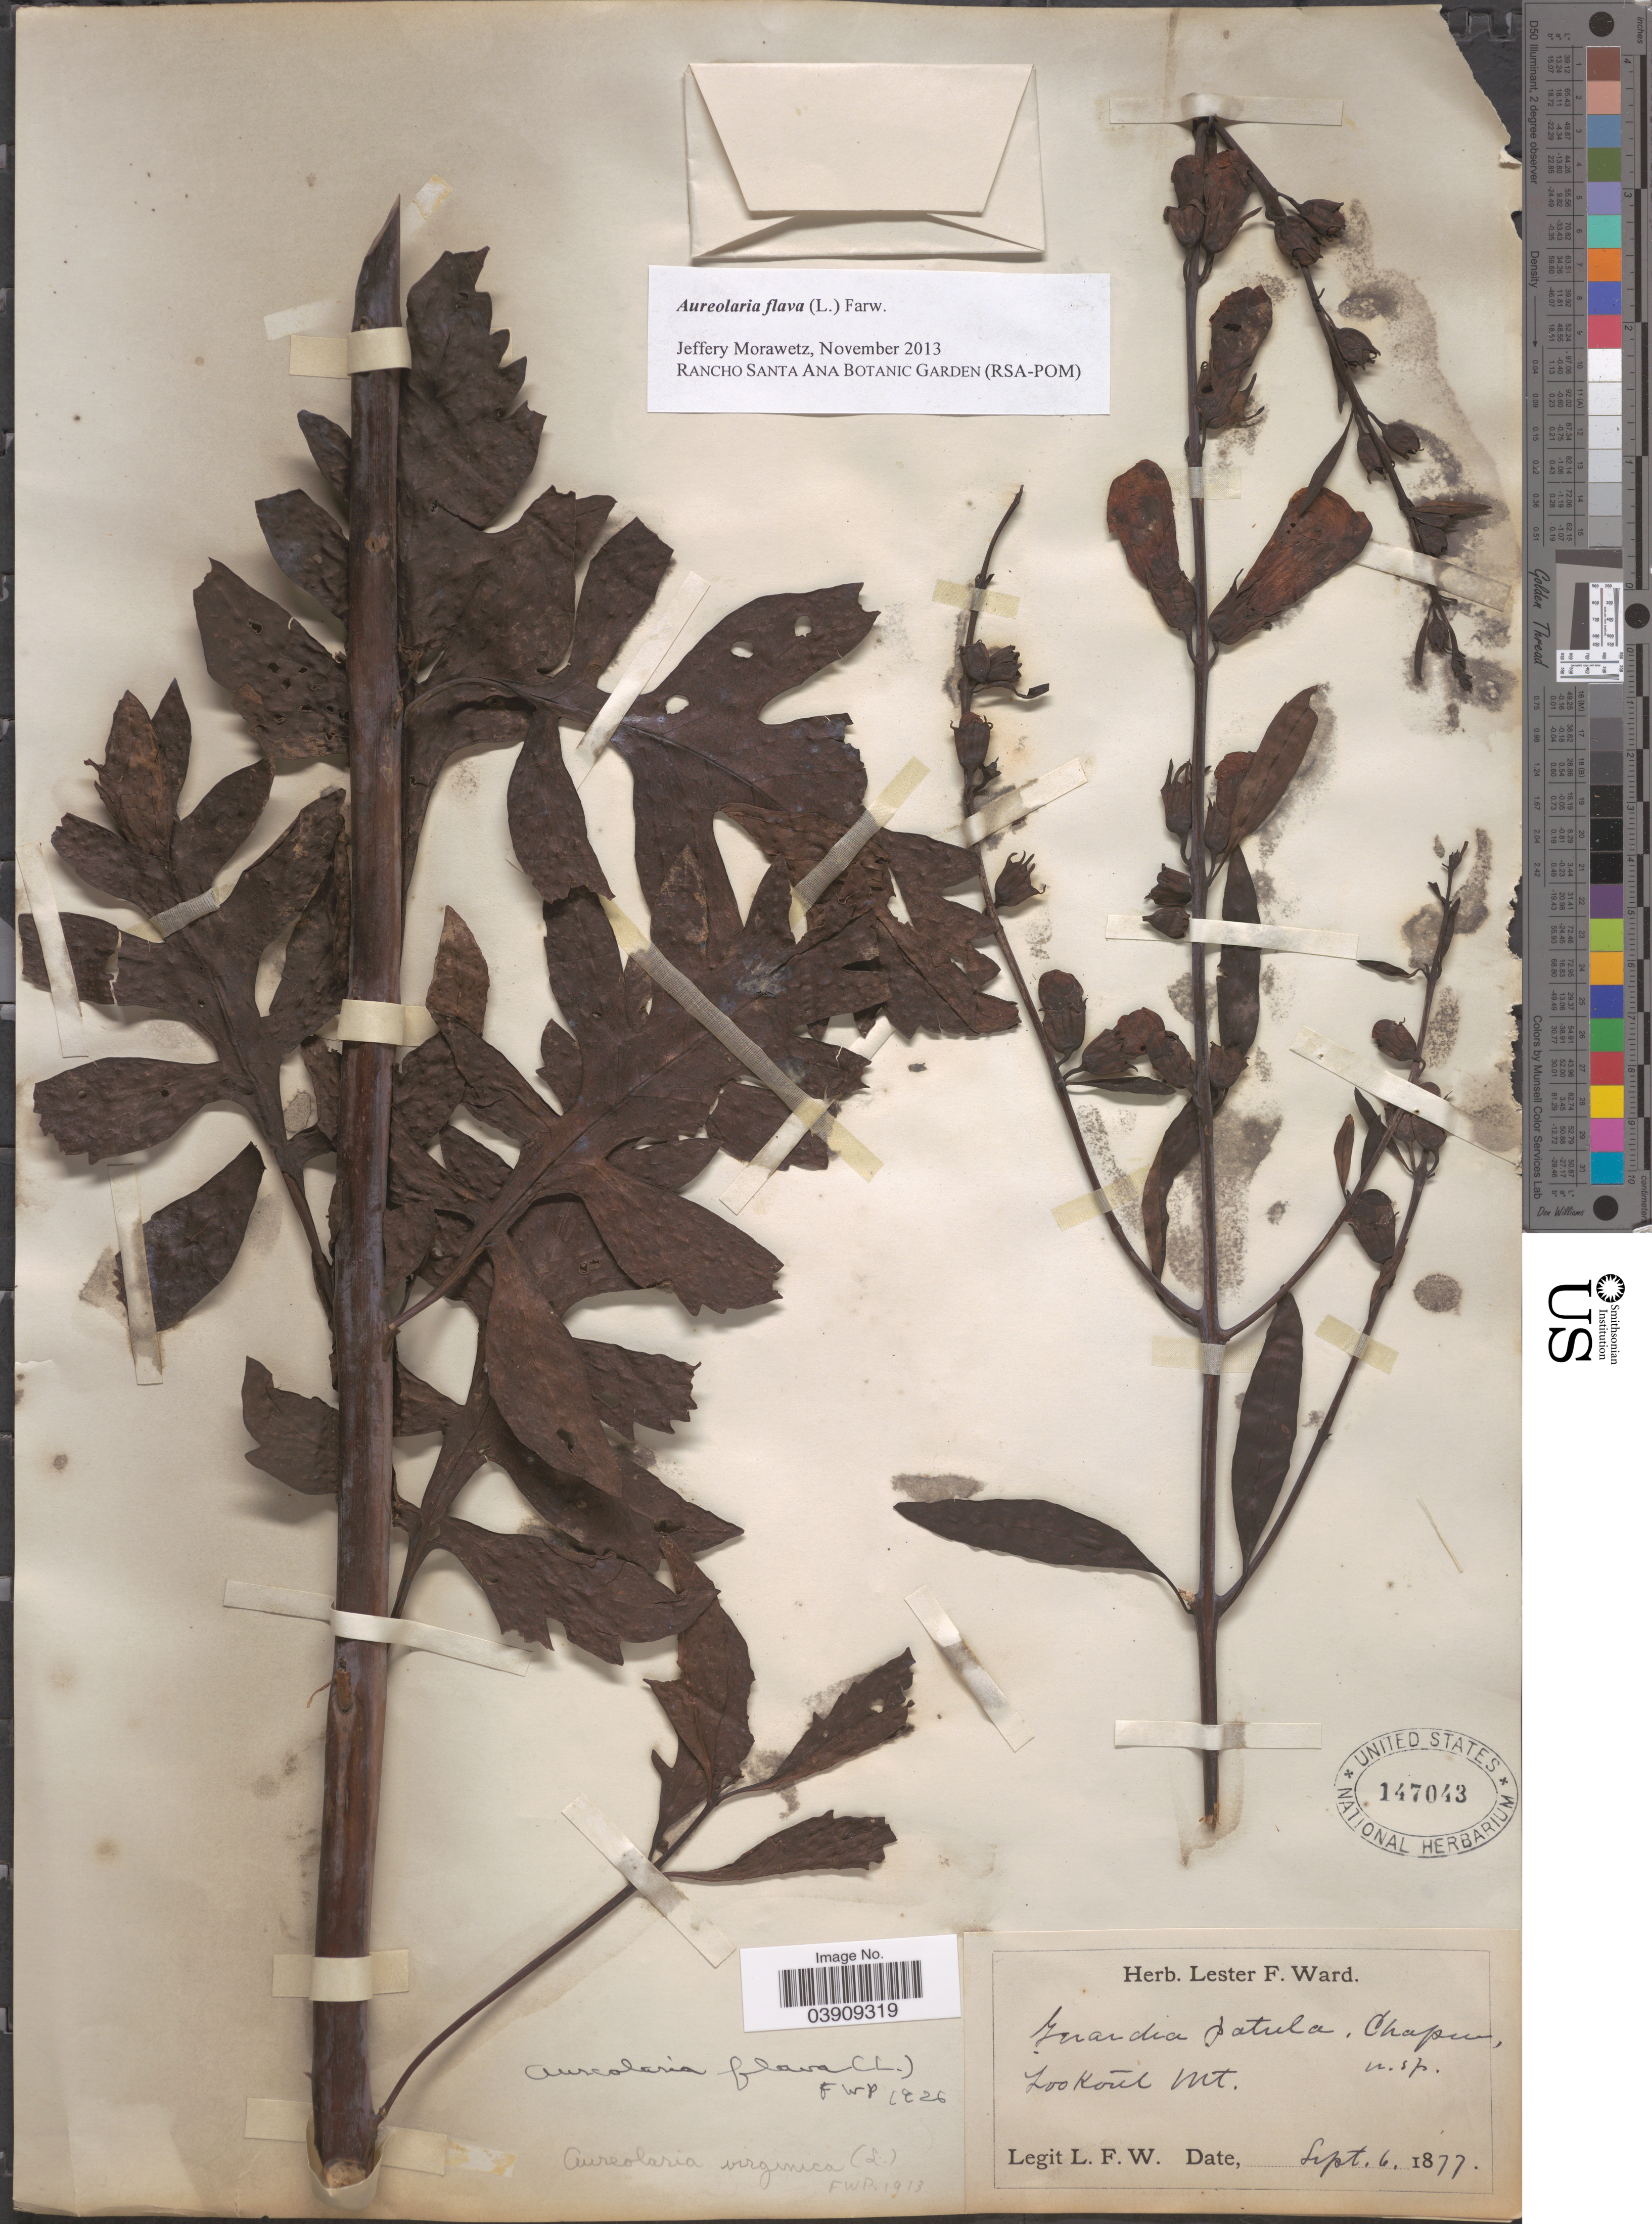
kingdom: Plantae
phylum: Tracheophyta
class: Magnoliopsida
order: Lamiales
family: Orobanchaceae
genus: Aureolaria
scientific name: Aureolaria flava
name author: (L.) Farw.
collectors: L. F. Ward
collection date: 1877-09-06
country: United States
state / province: Tennessee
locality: Lookout Mt.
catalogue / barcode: US 147043